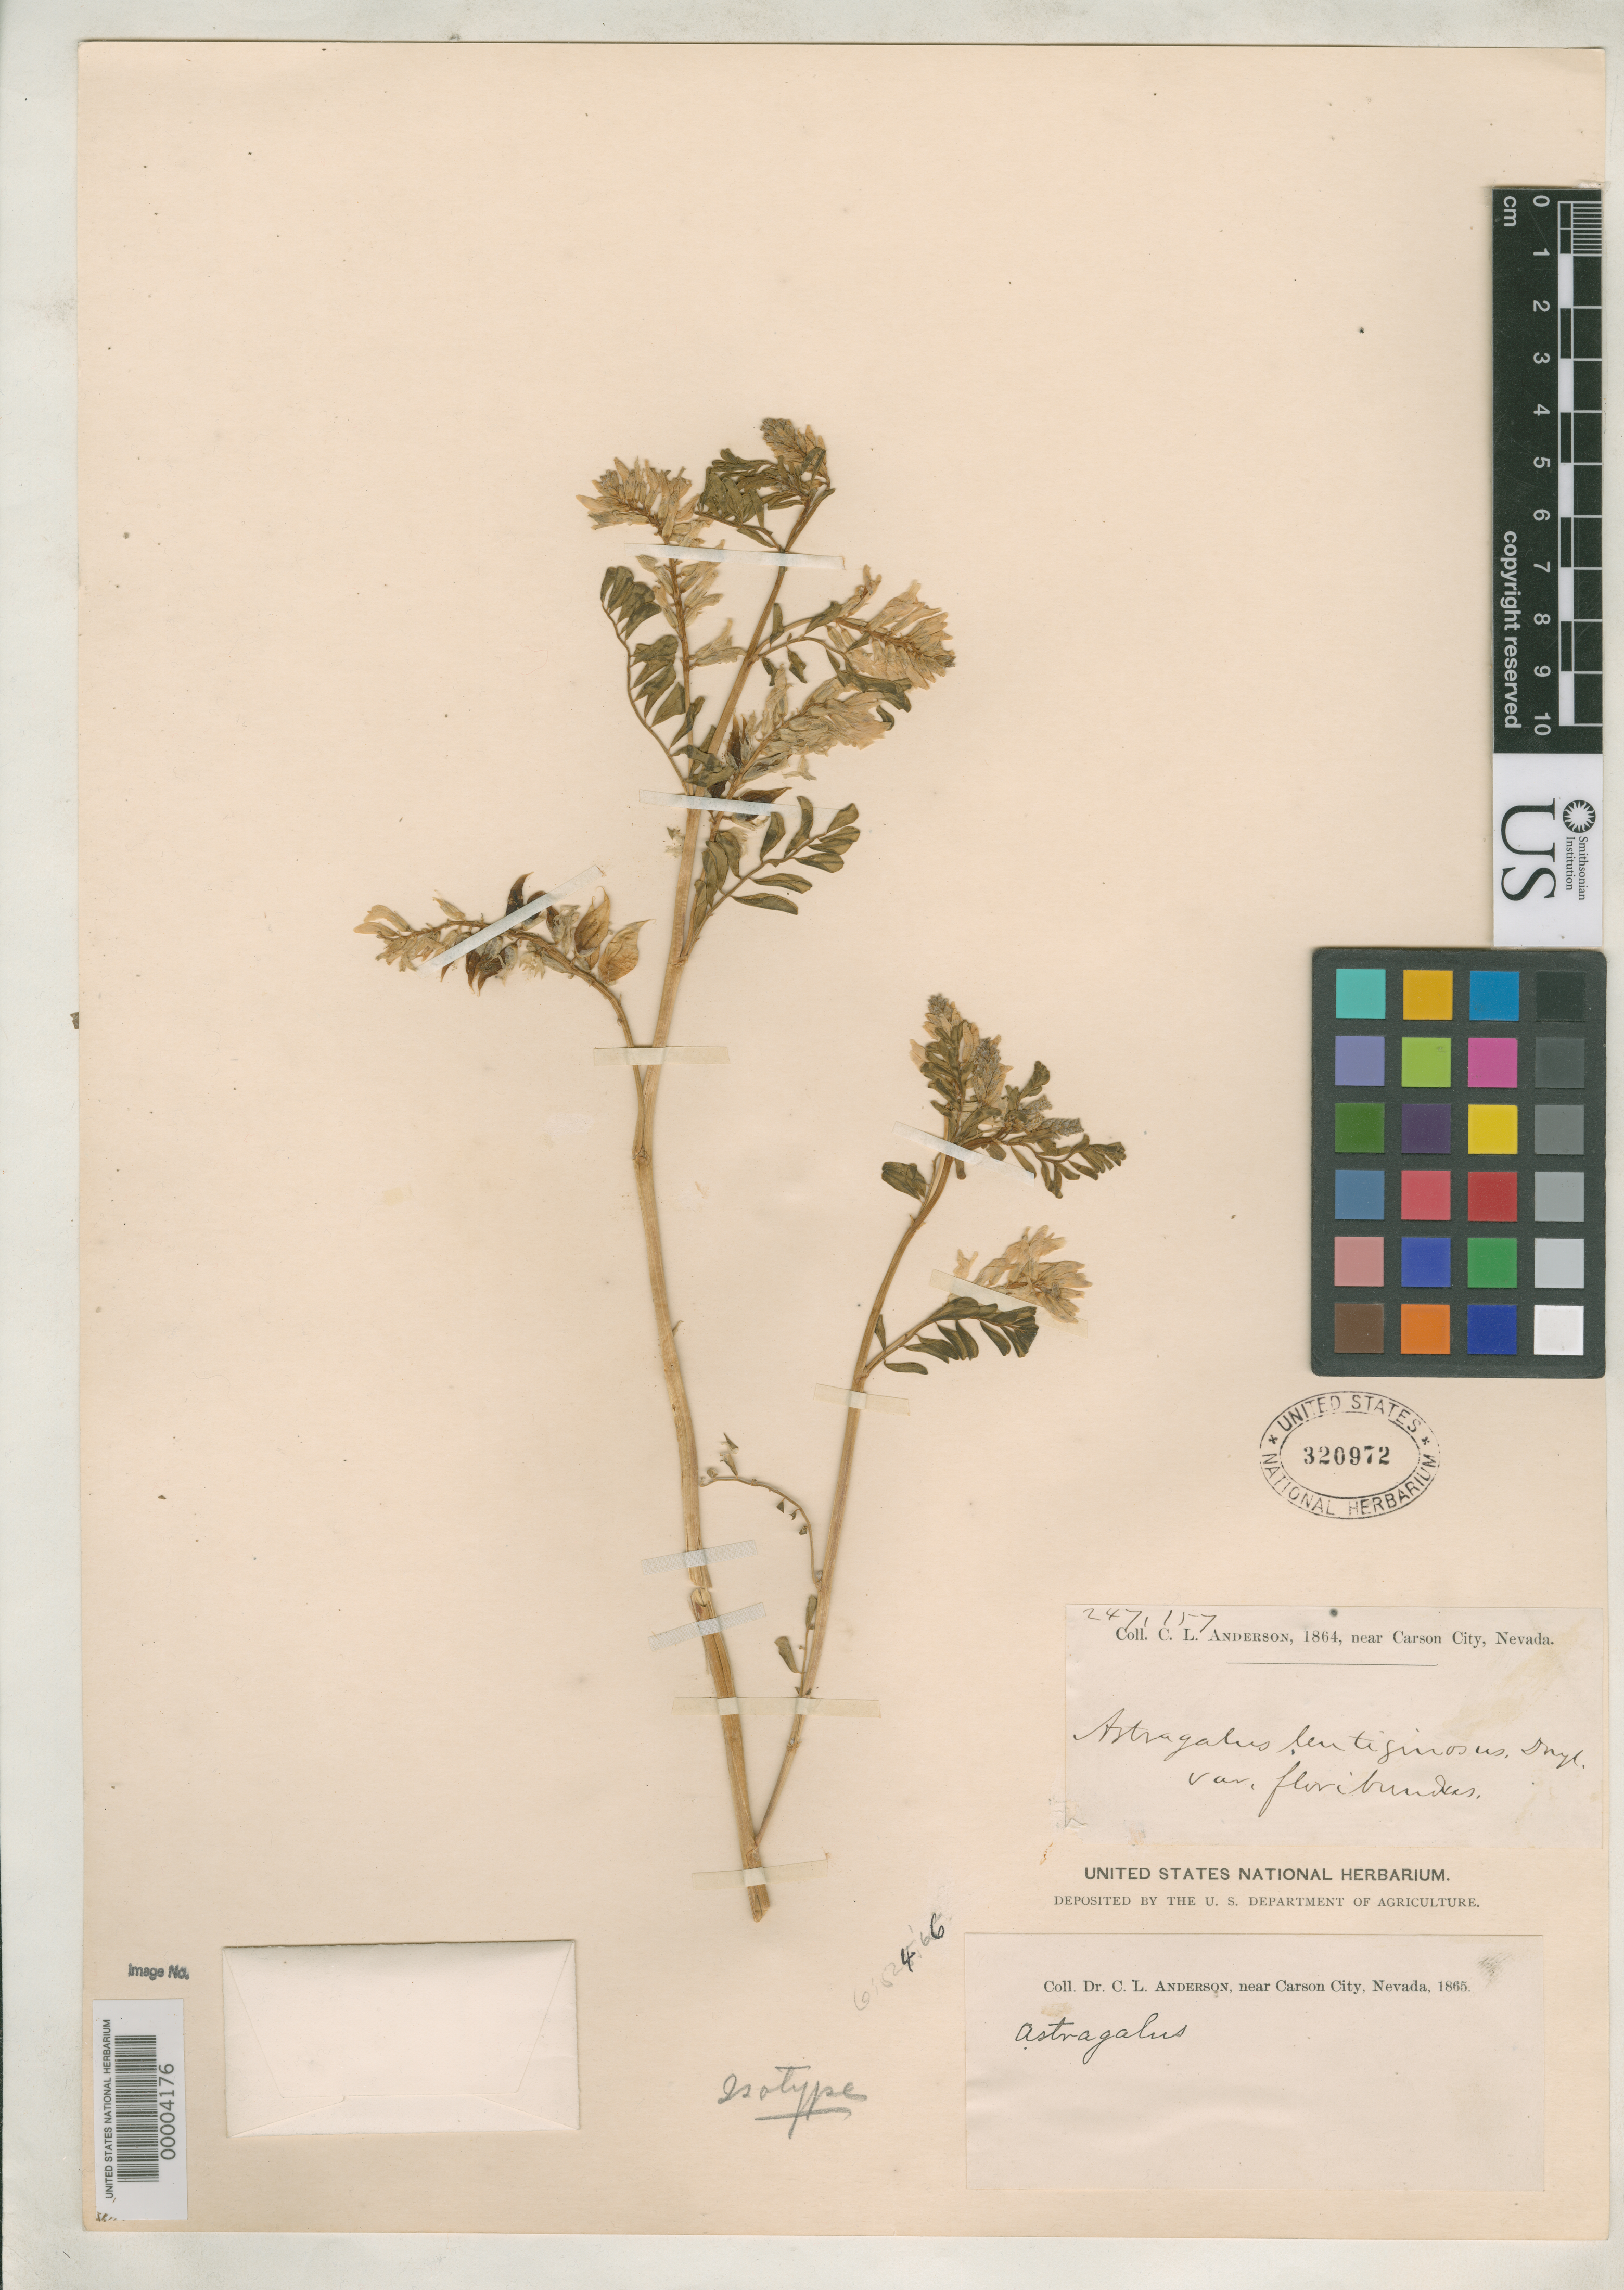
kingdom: Plantae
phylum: Tracheophyta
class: Magnoliopsida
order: Fabales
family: Fabaceae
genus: Astragalus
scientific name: Astragalus lentiginosus var. floribundus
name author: A. Gray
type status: Isotype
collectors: C. L. Anderson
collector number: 157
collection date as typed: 1864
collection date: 1864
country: United States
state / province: Nevada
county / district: Ormsby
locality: Near Carson City.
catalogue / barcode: US 320972